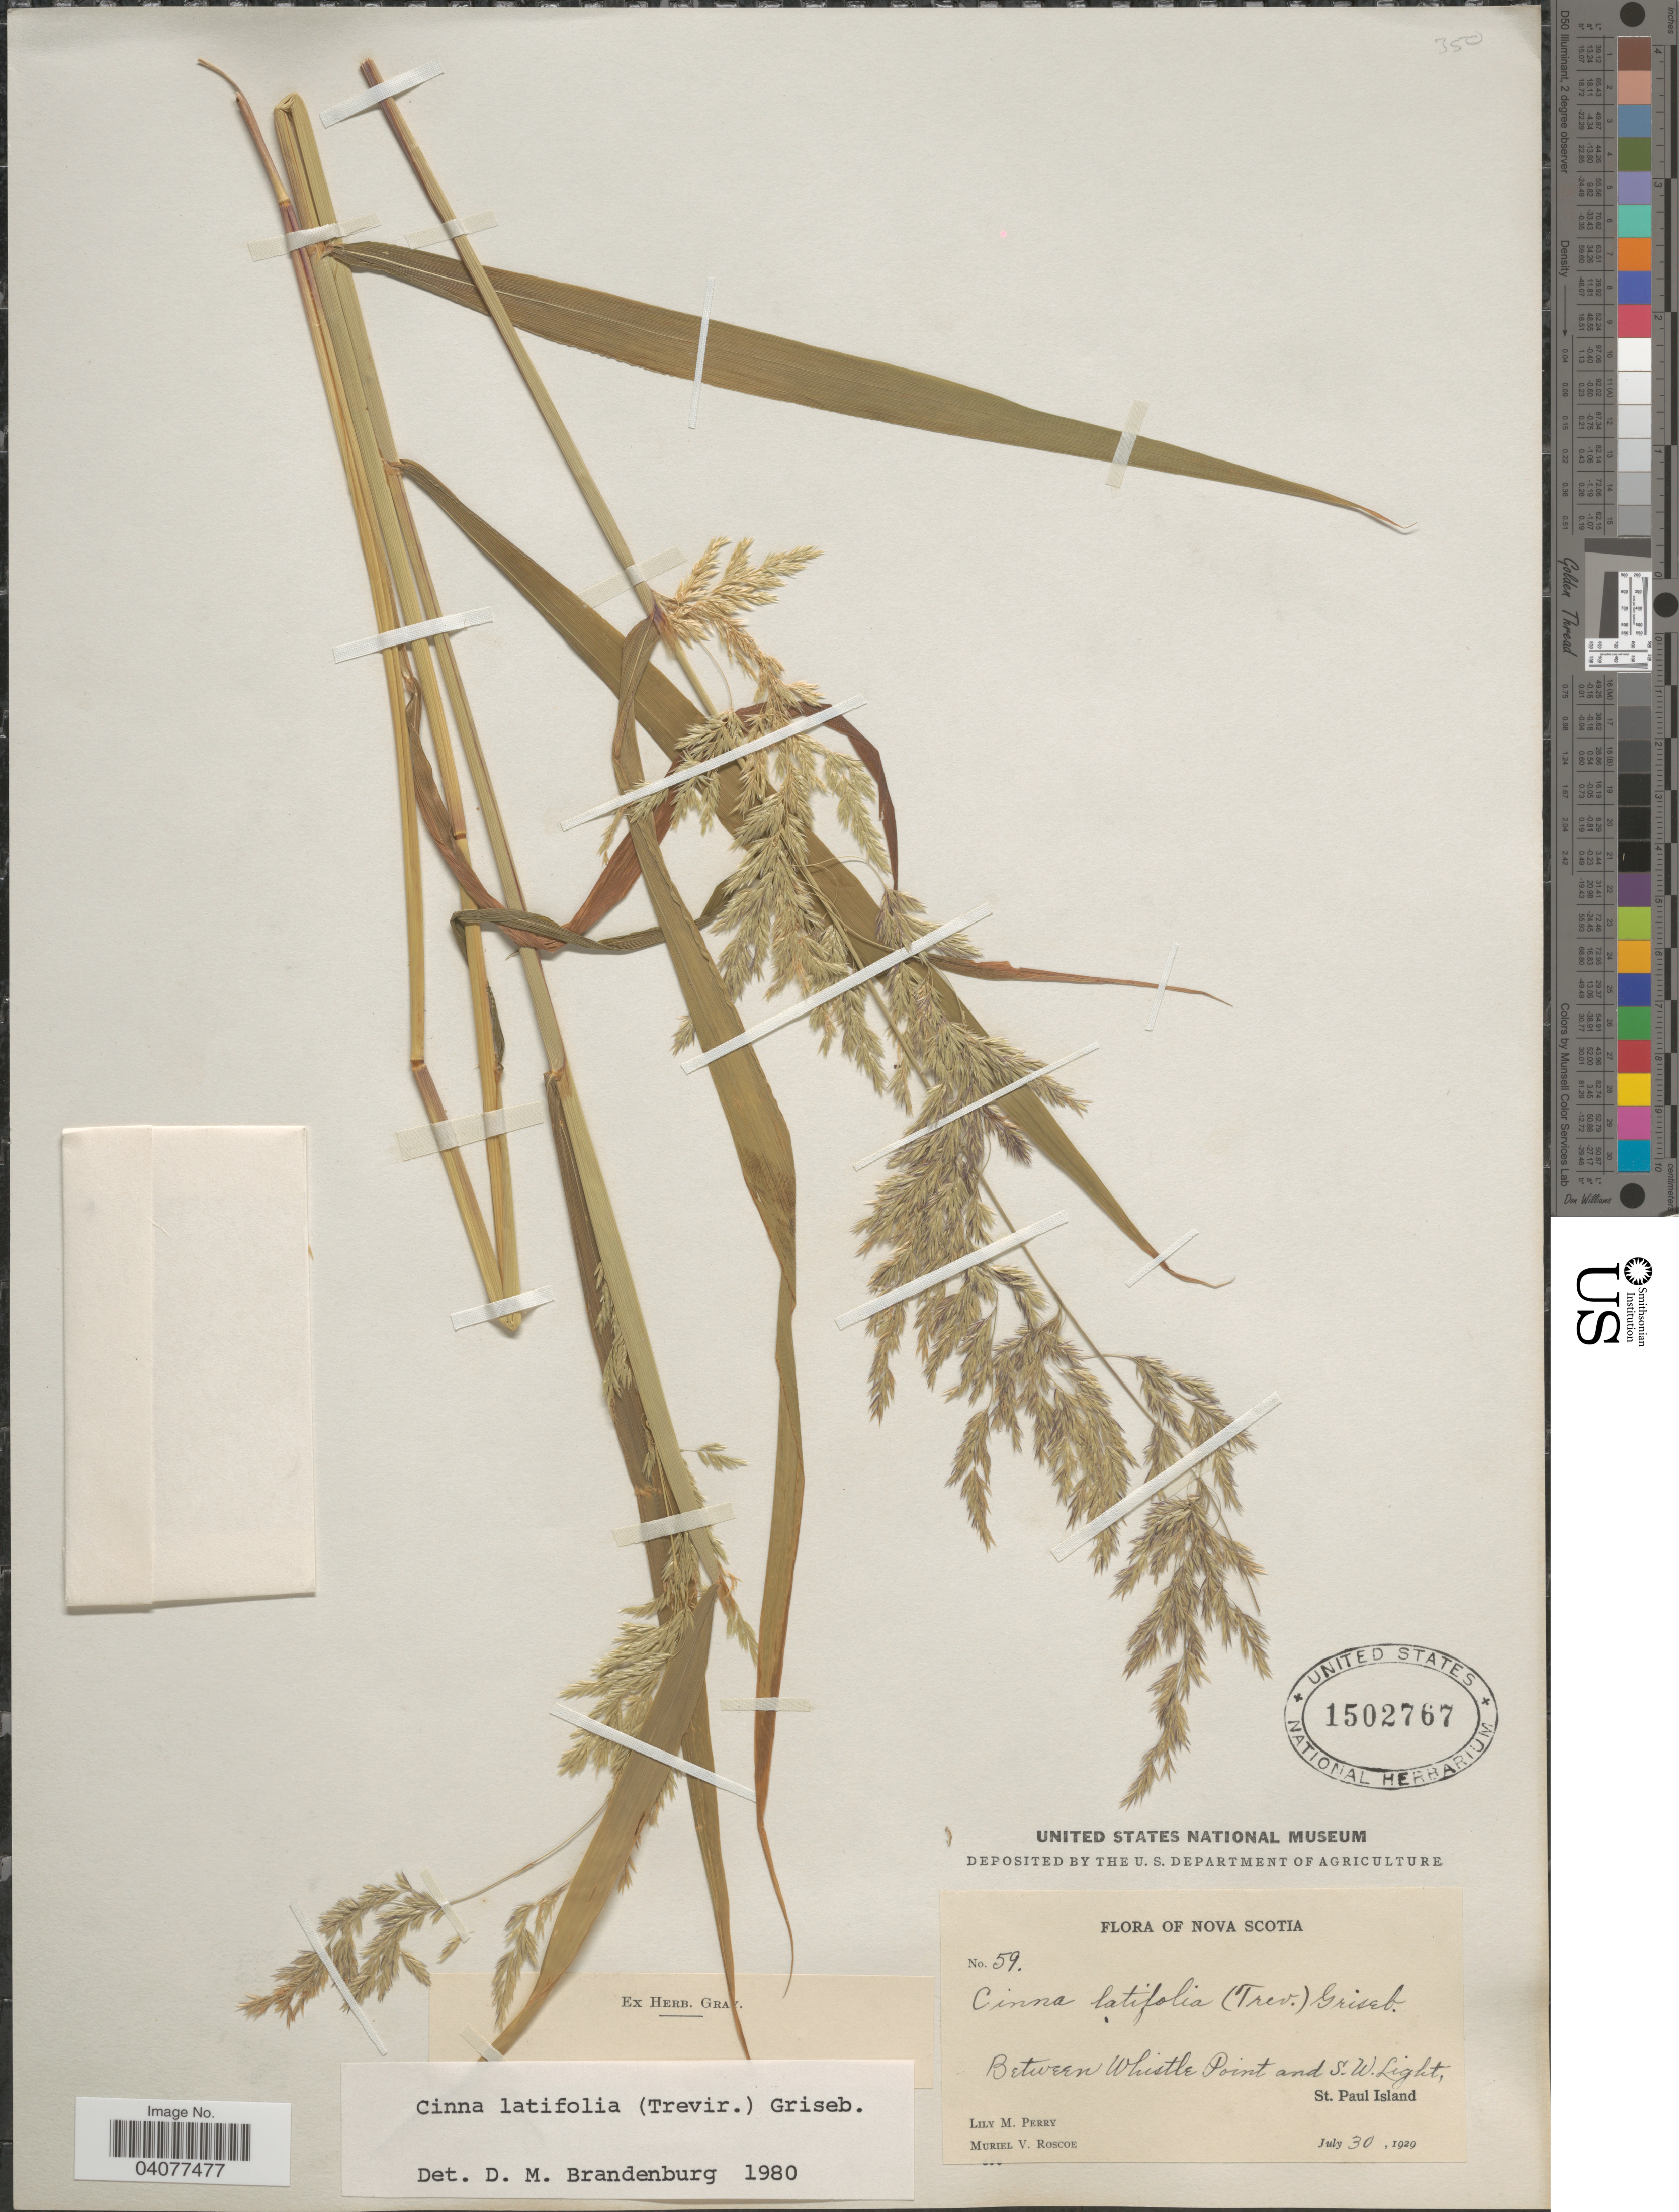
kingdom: Plantae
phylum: Tracheophyta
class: Liliopsida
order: Poales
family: Poaceae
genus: Cinna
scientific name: Cinna latifolia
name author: (Trevir. ex Goeppert) Griseb.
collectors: L. M. Perry & M. Roscoe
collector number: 59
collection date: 1929-07-30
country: Canada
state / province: Nova Scotia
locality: Between Whistle Point and S. W. Light, St. Paul Island.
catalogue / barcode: US 1502767